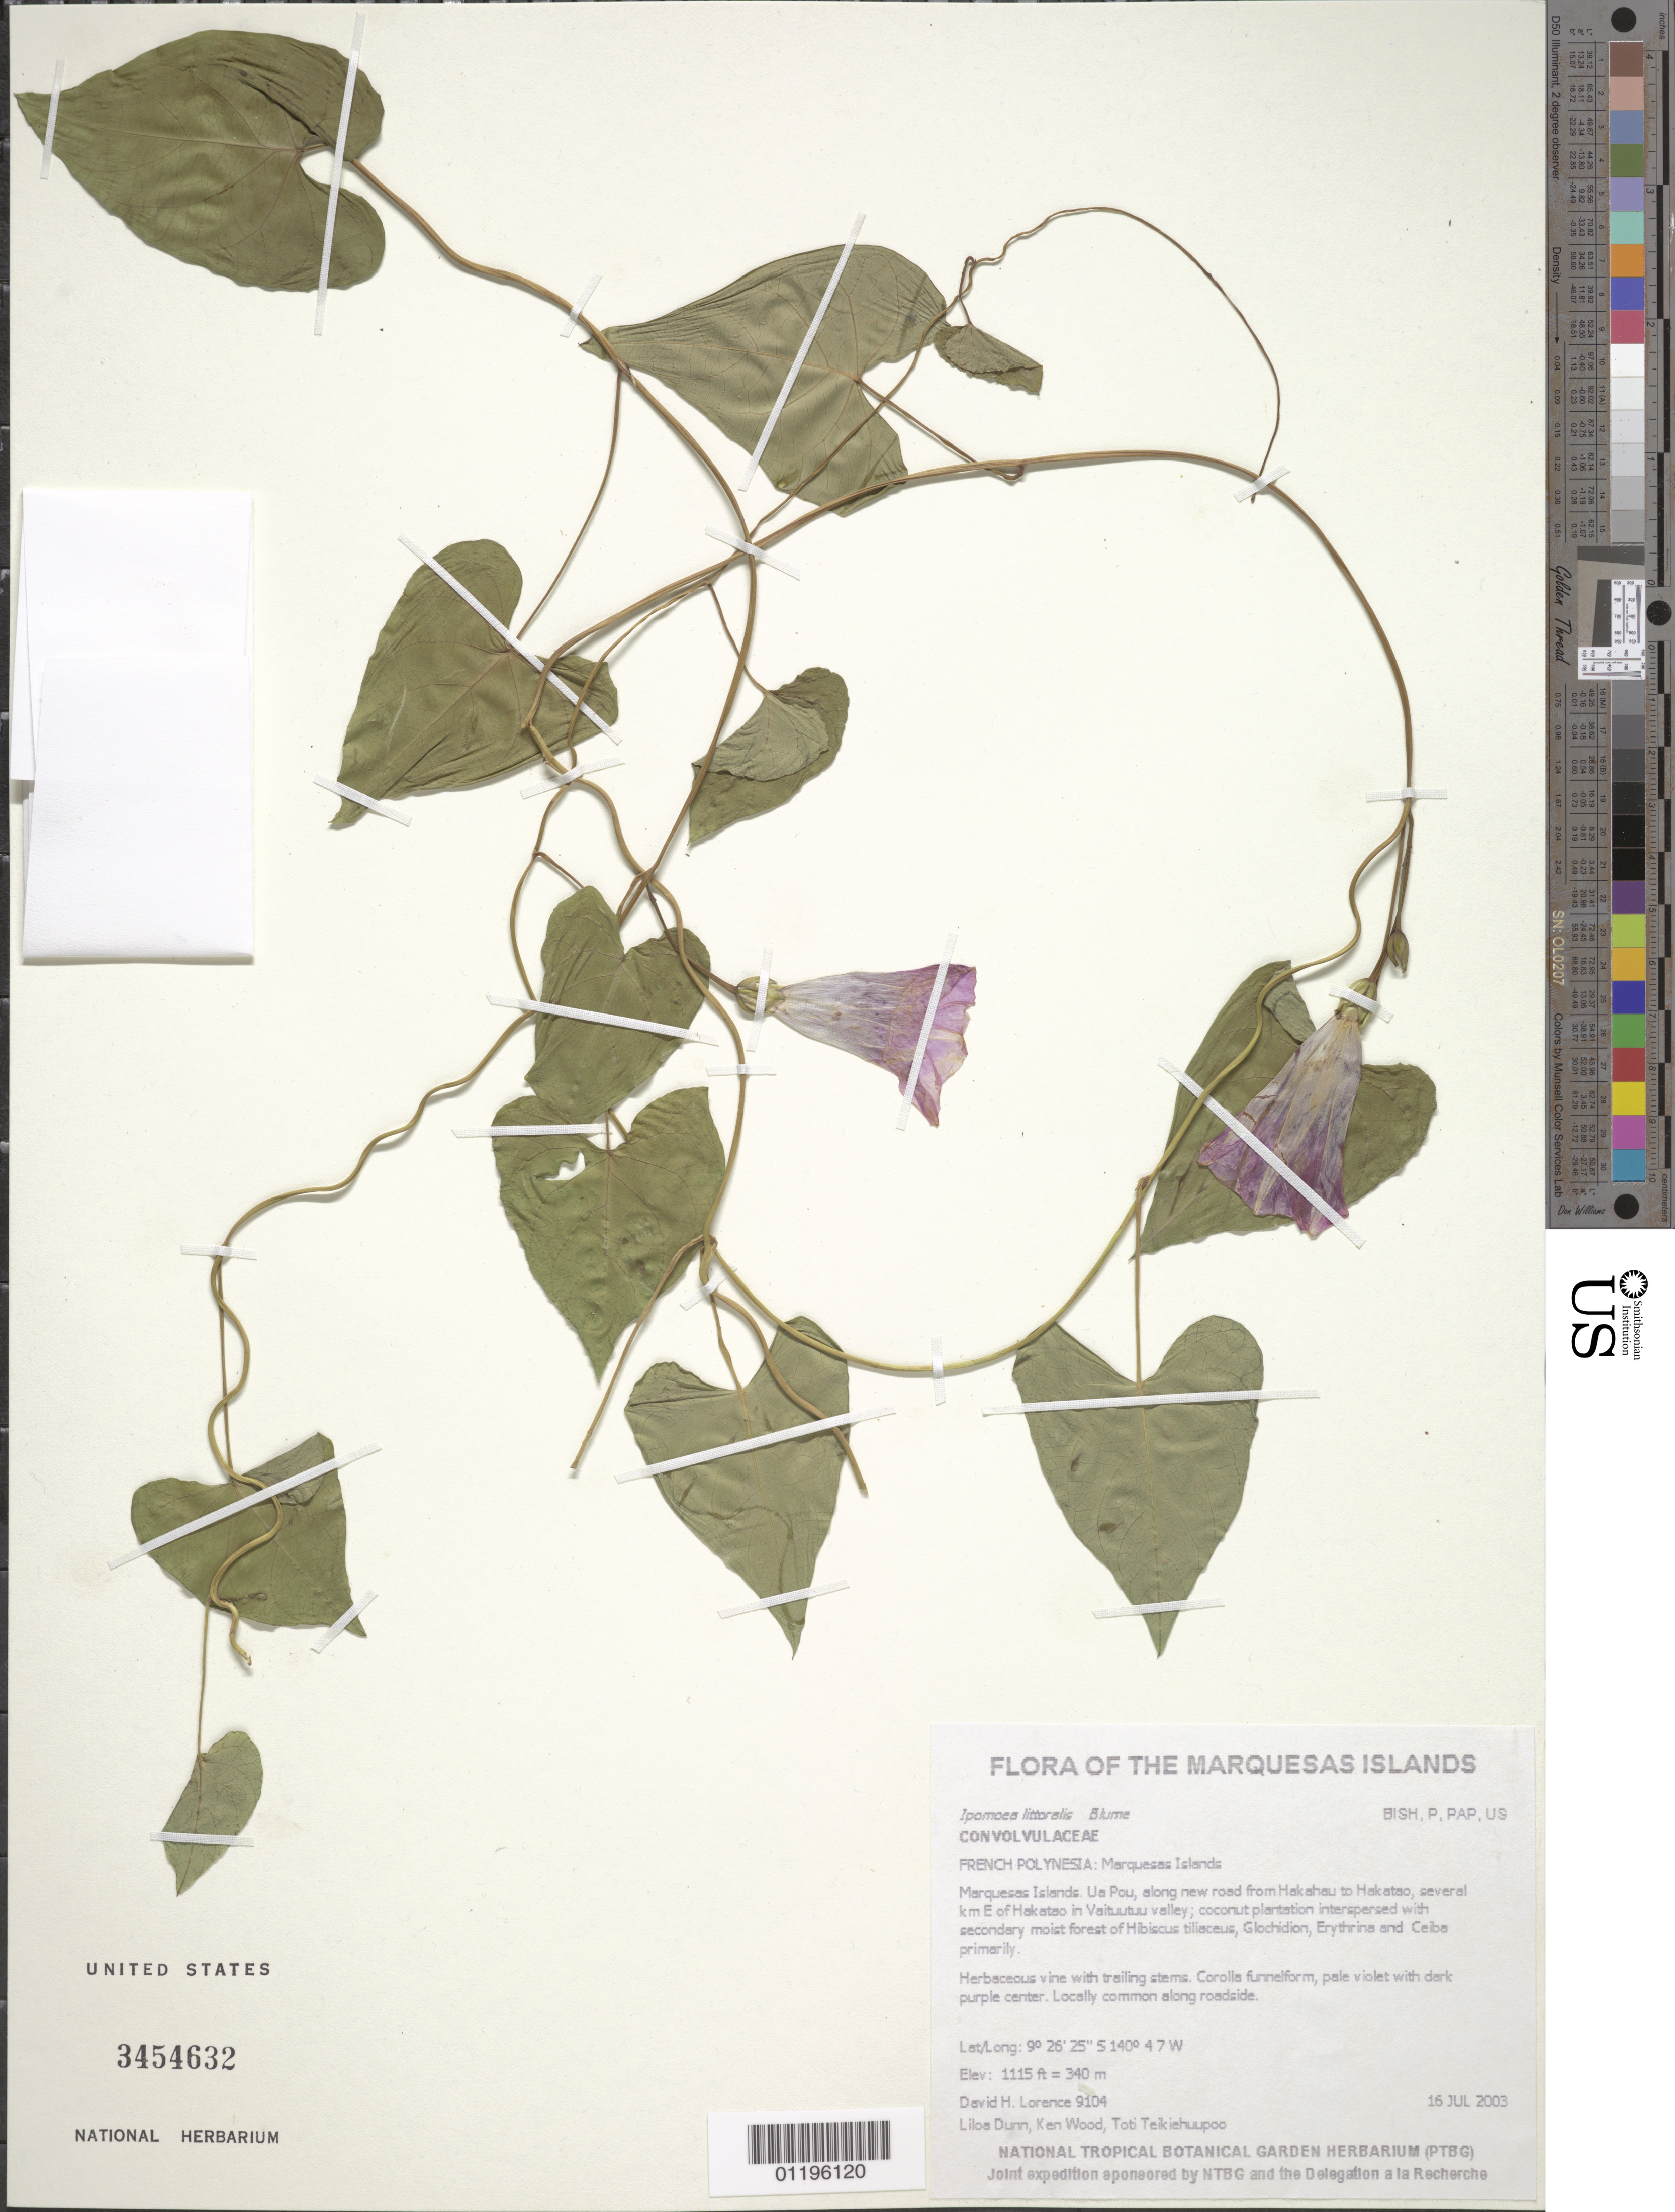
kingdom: Plantae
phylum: Tracheophyta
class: Magnoliopsida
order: Solanales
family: Convolvulaceae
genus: Ipomoea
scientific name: Ipomoea littoralis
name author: Blume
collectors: D. Lorence, L. Dunn, K. R. Wood & T. Teikiehuupoo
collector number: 9104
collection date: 2003-07-16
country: French Polynesia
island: Ua Pou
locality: Along new road from Hakahau to Hakatao, several km E of Hakatao in Vaituutuu valley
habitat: Coconut plantation interspersed with secondary moist forest. Locally common along roadside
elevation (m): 340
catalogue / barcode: US 3454632